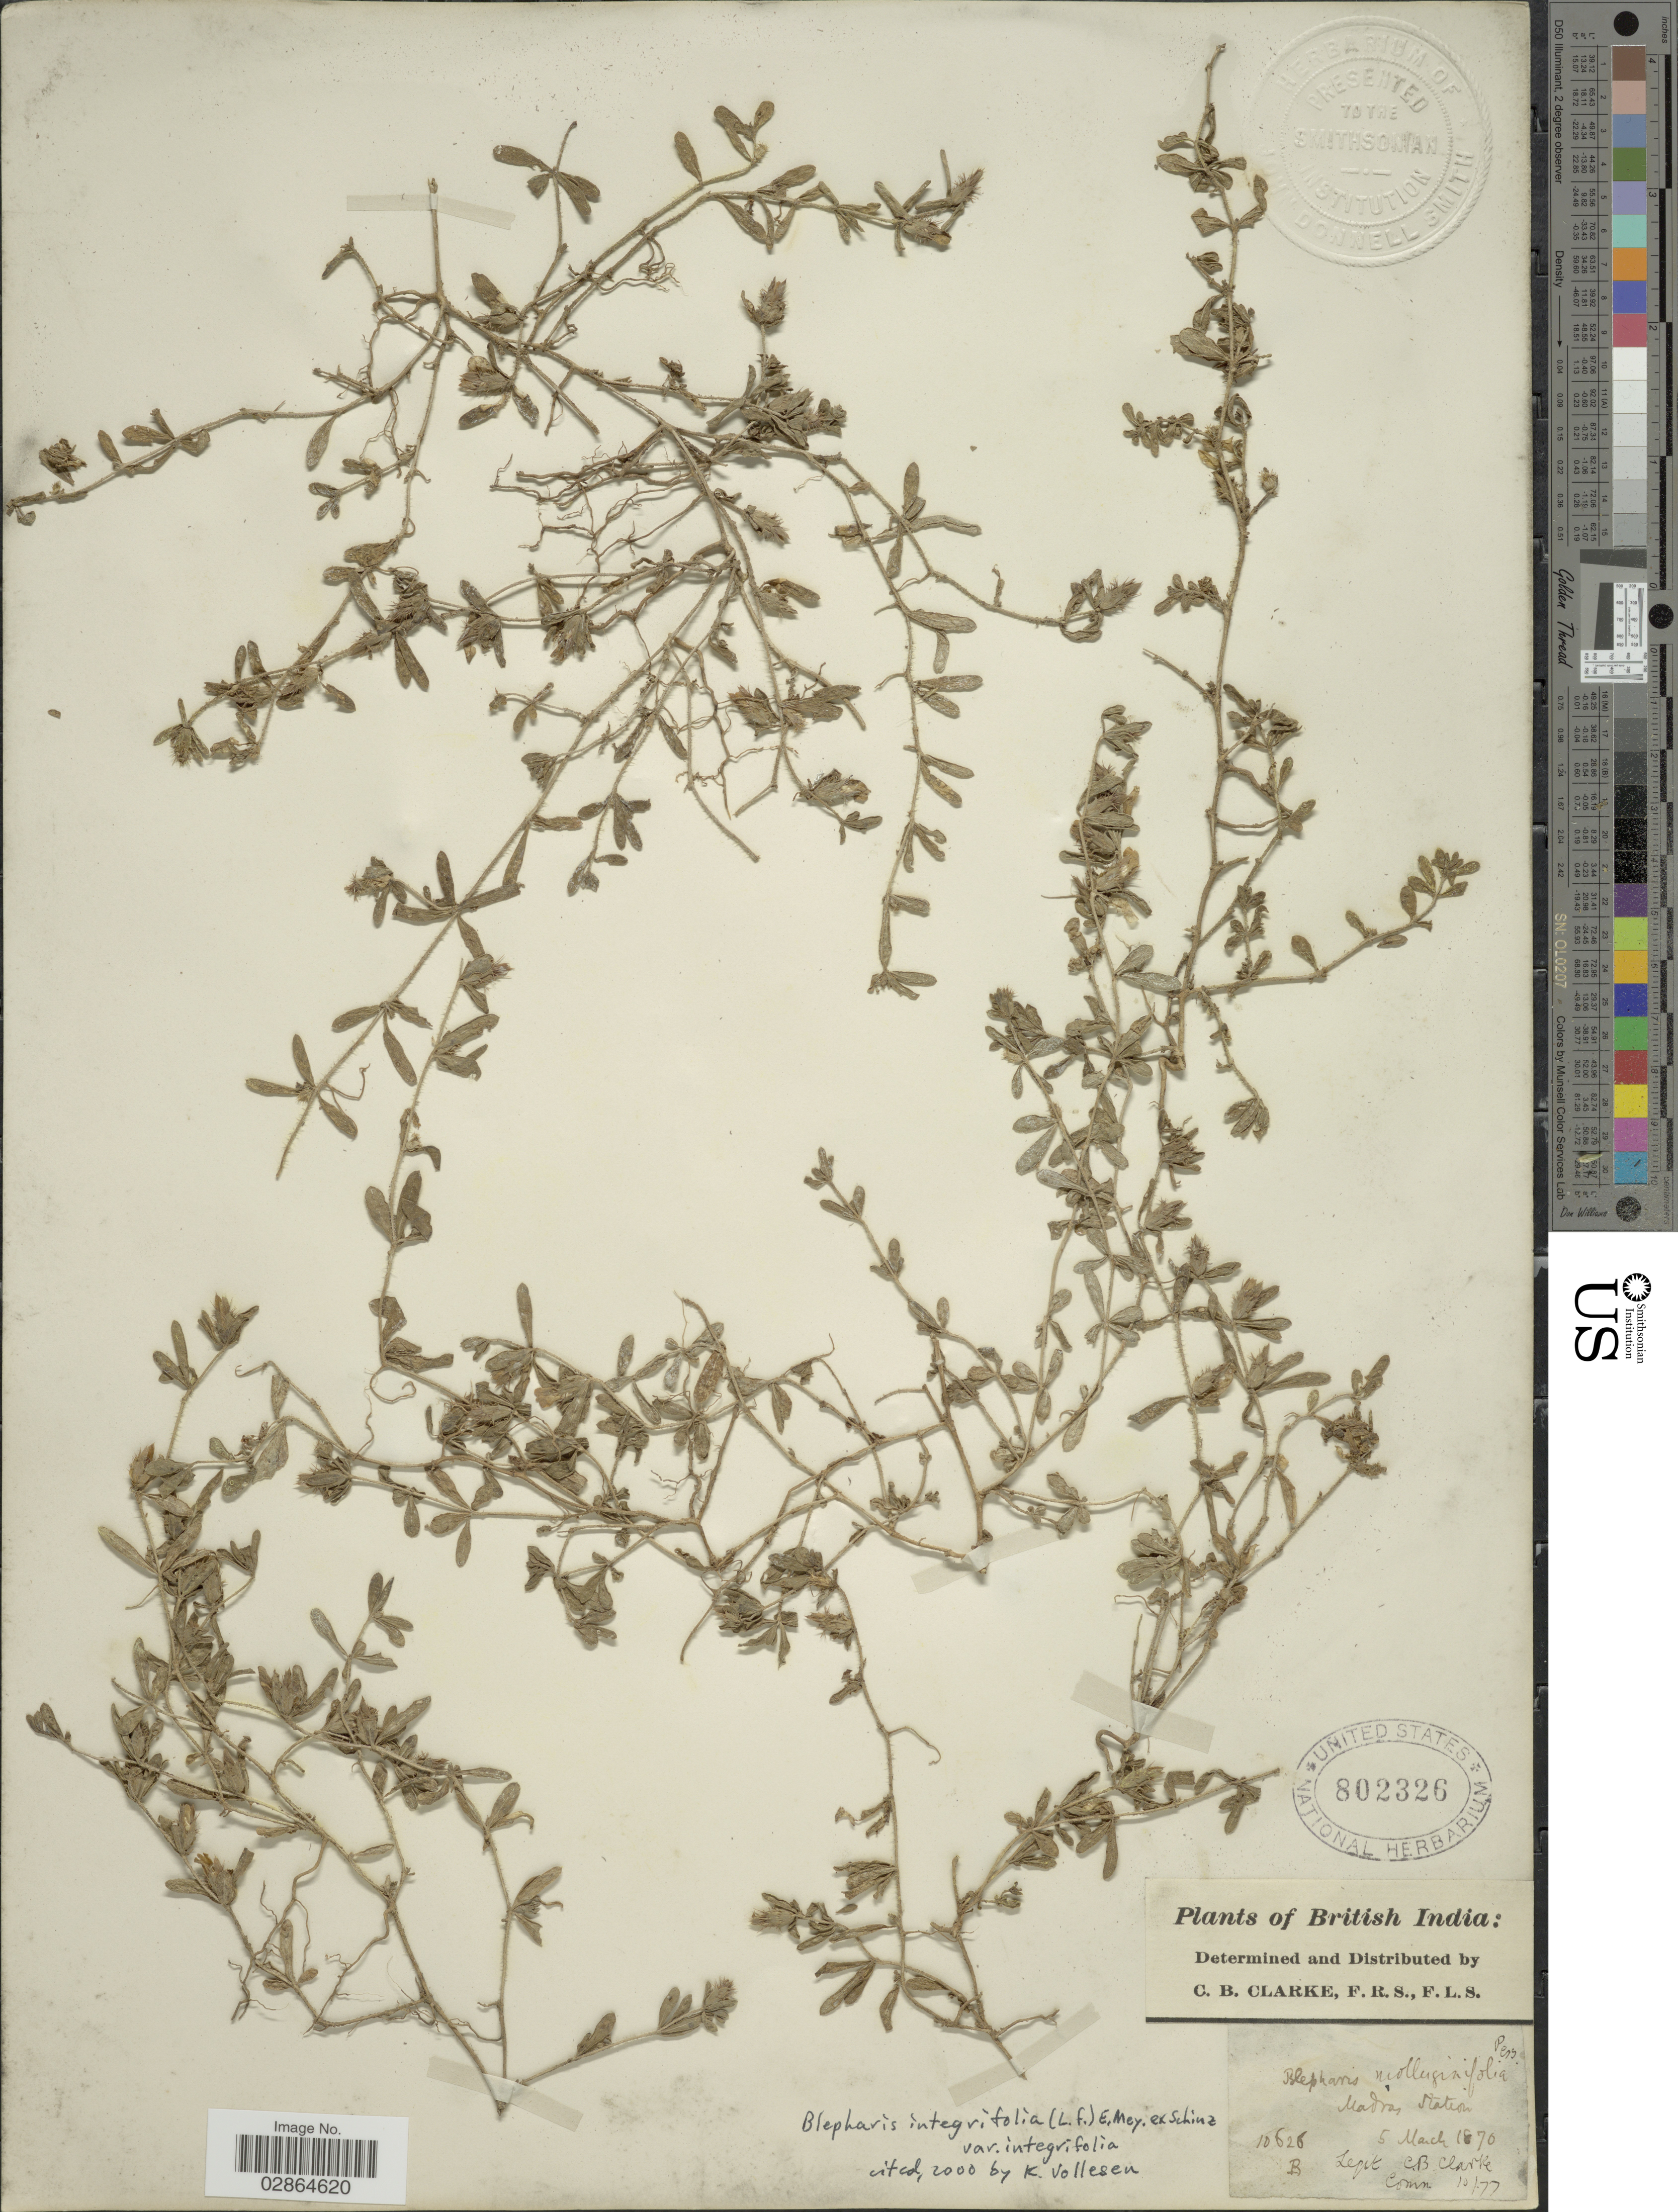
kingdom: Plantae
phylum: Tracheophyta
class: Magnoliopsida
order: Lamiales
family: Acanthaceae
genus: Blepharis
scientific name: Blepharis integrifolia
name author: (L. f.) E. Mey. & Drège ex Schinz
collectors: C. B. Clarke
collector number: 10626B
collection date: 1870-03-05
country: India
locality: British India. Madras Station.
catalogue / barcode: US 802326